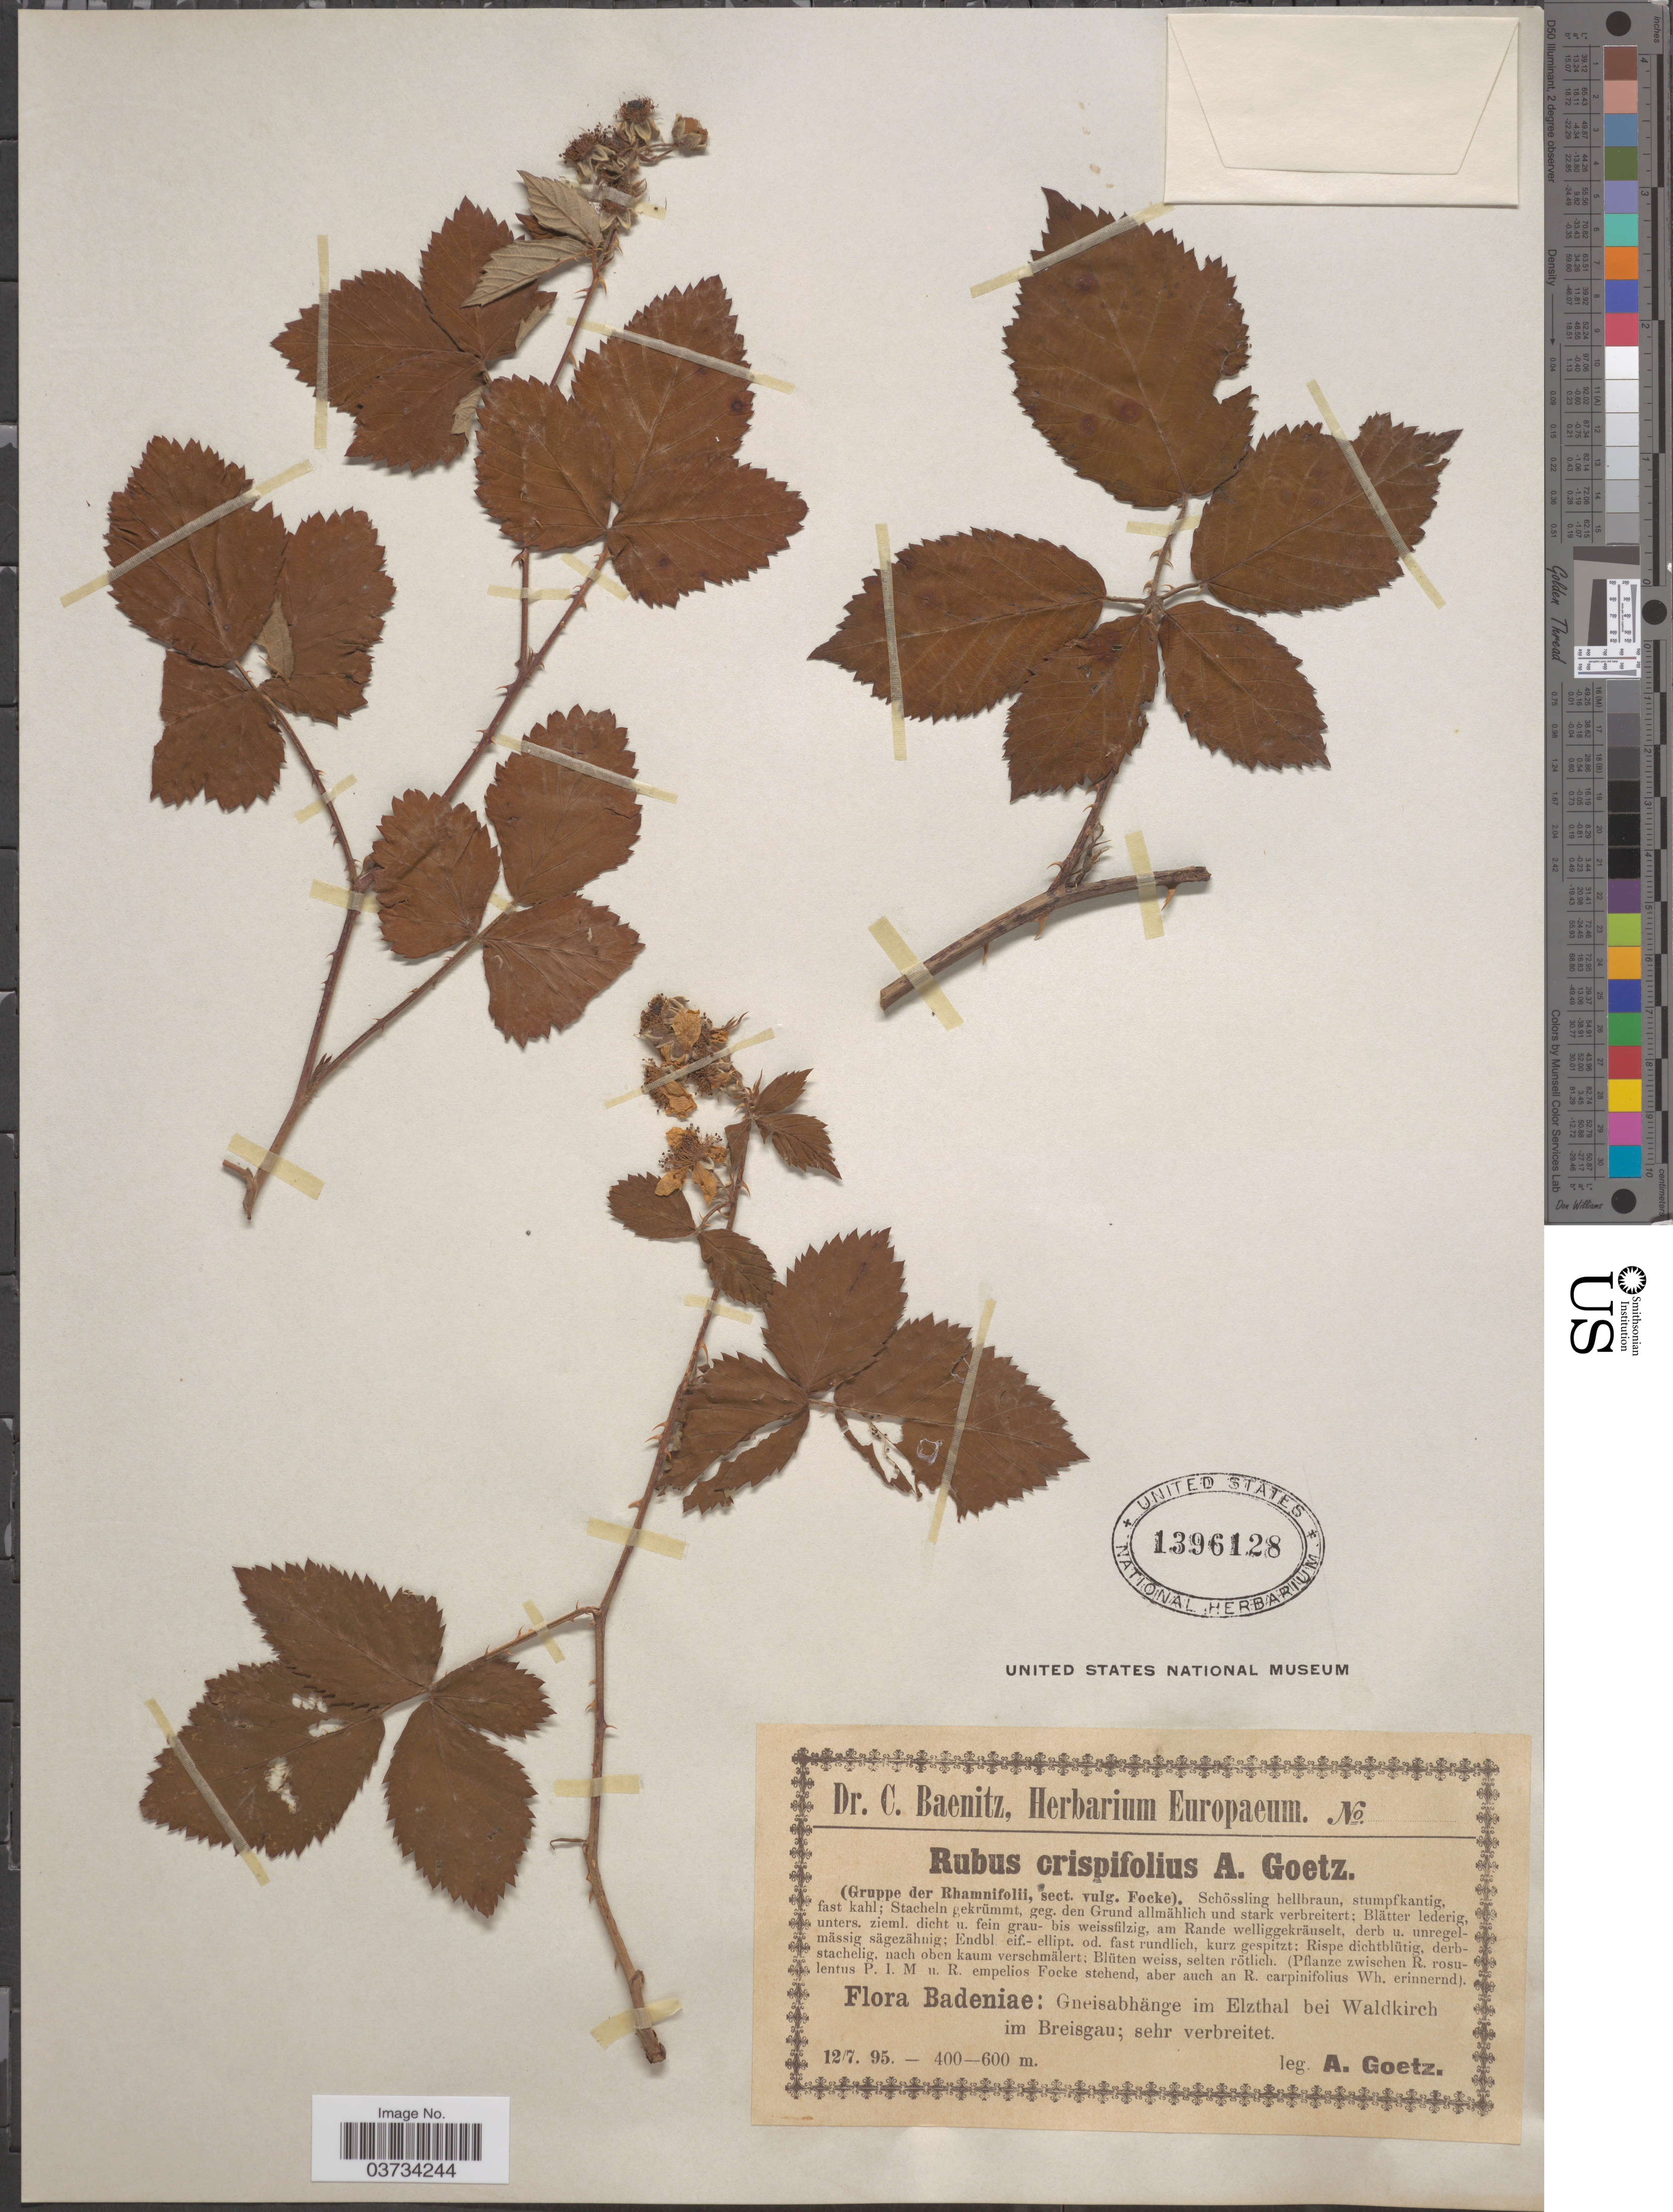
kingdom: Plantae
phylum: Tracheophyta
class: Magnoliopsida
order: Rosales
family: Rosaceae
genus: Rubus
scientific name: Rubus crispifolius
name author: Götz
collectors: A. Goetz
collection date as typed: Transcribed d/m/y: 12/7/95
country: Germany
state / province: Baden-Württemberg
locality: Badeniae: Gneisabhänge im Elzthal bei Waldkirch im Breisgau; sehr verbreitet.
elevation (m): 400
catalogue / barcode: US 1396128